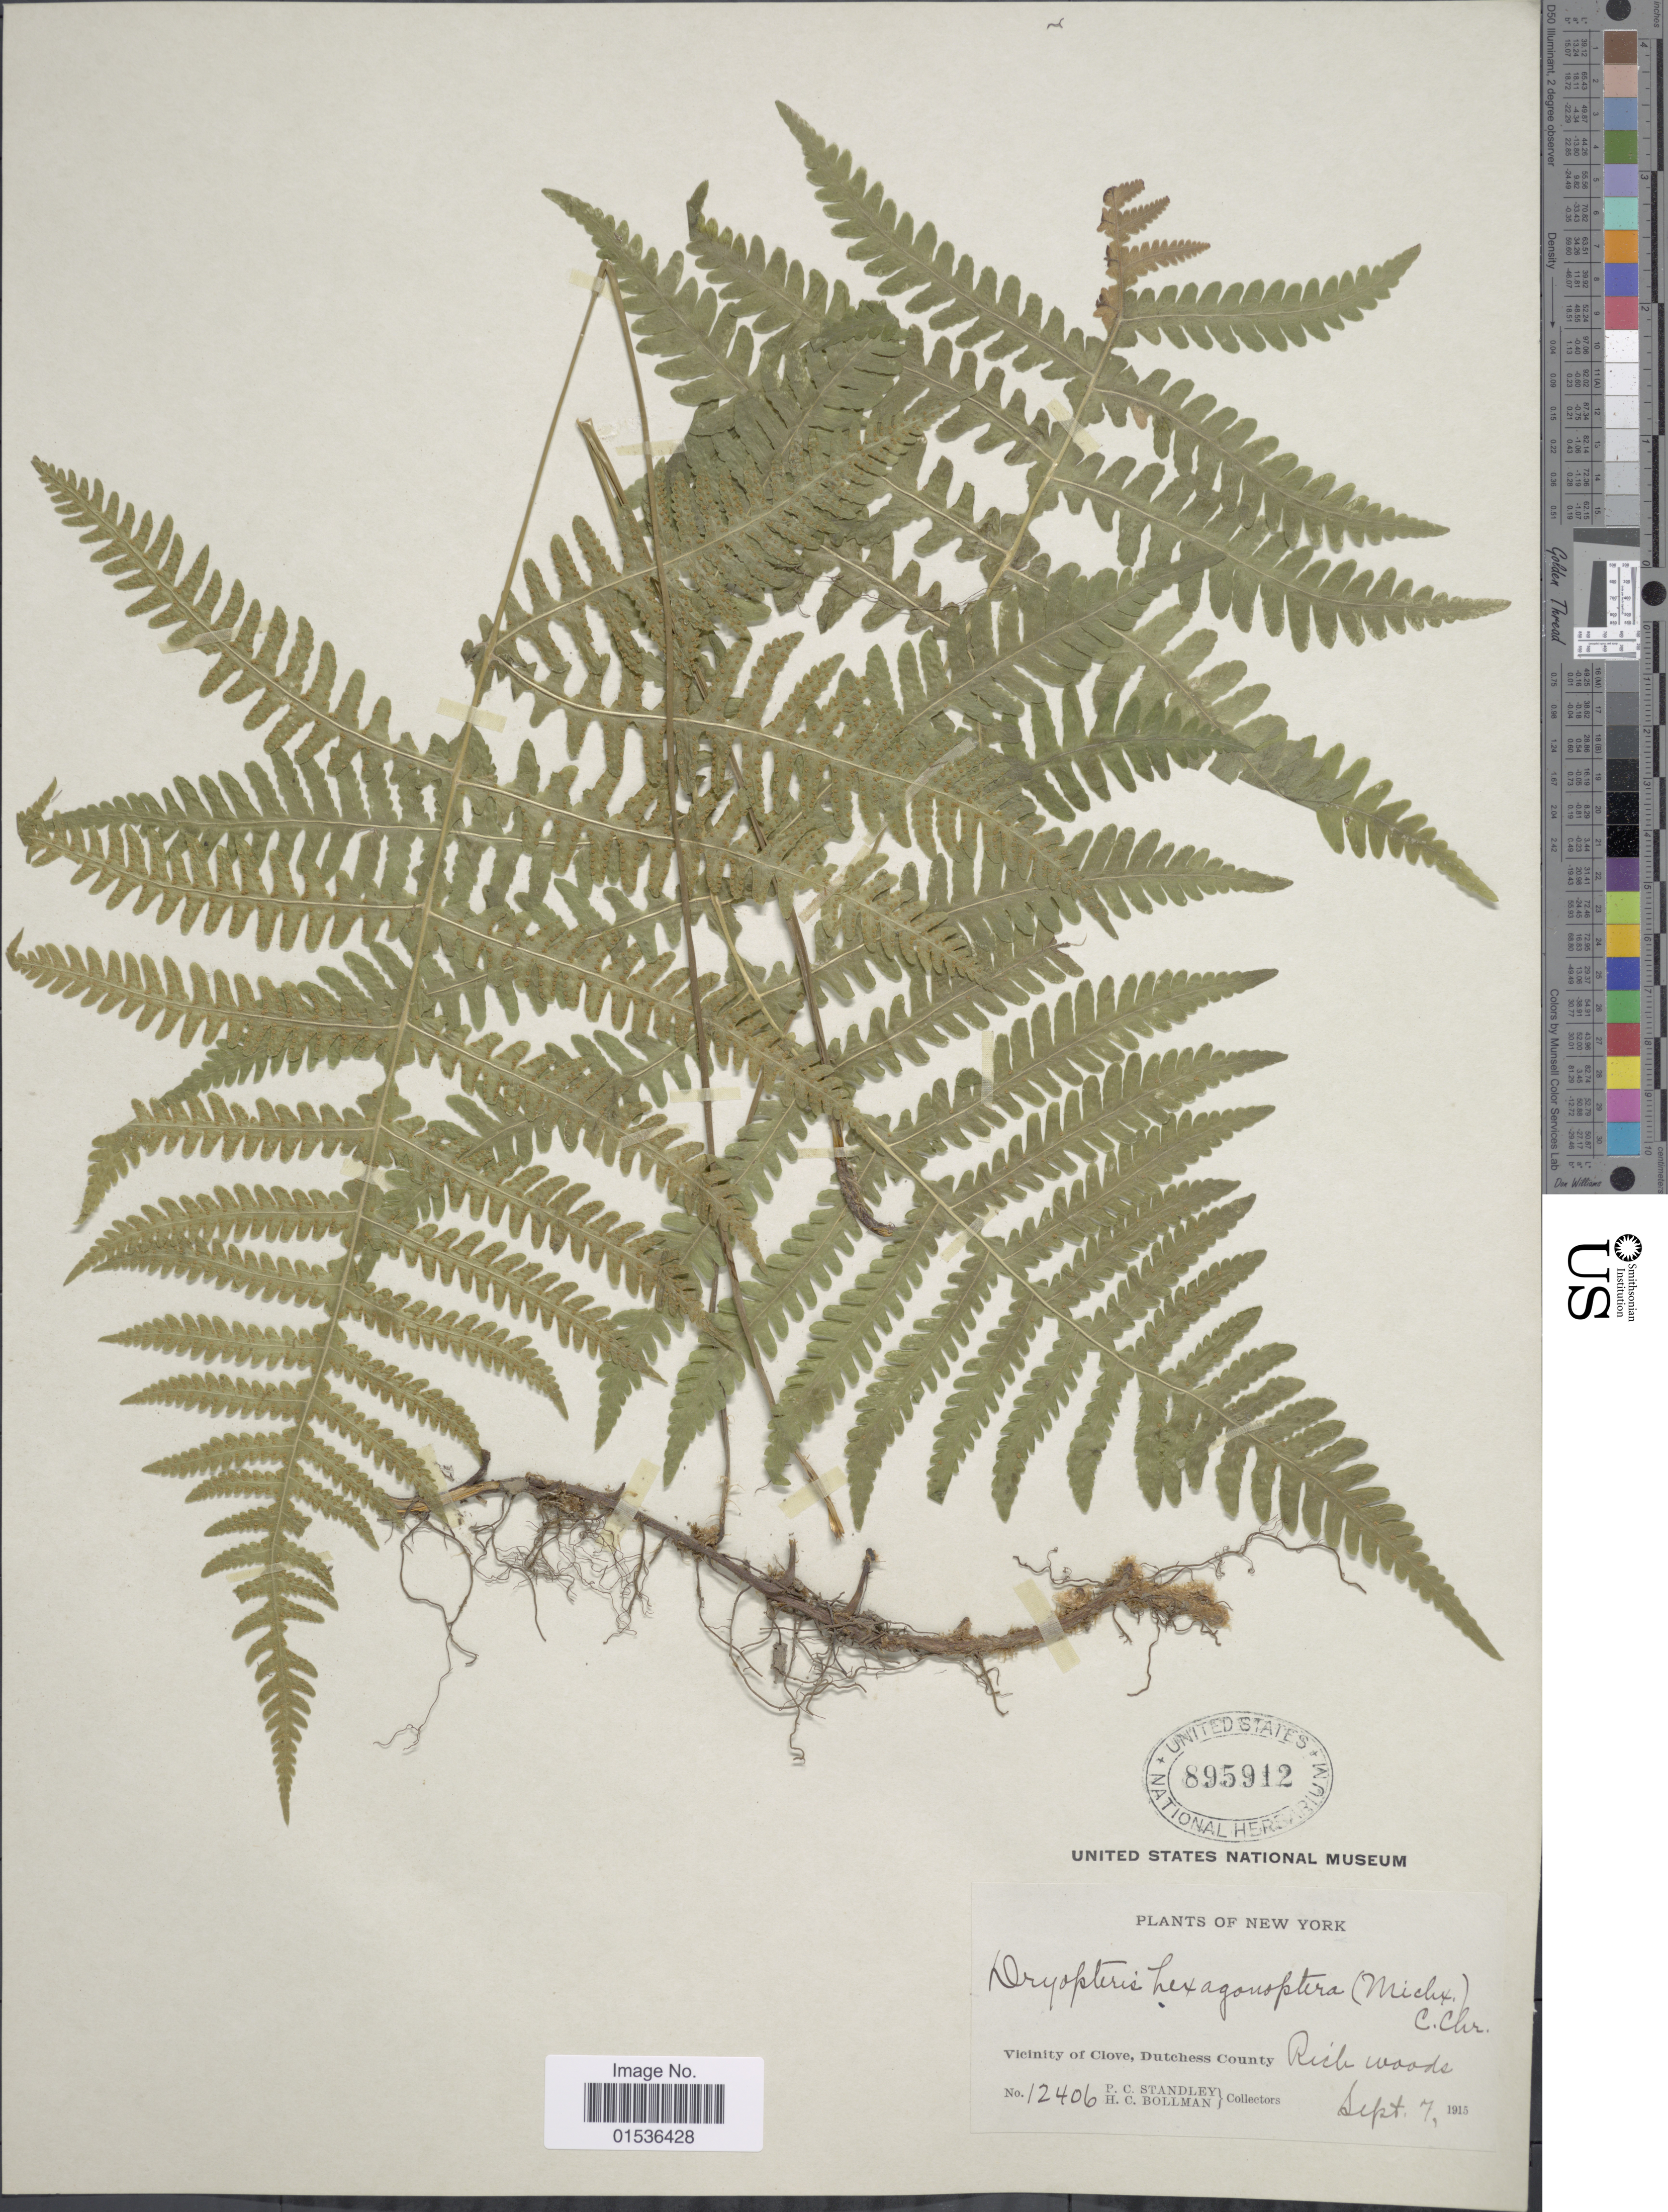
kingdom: Plantae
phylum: Tracheophyta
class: Polypodiopsida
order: Polypodiales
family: Thelypteridaceae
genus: Phegopteris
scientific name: Phegopteris hexagonoptera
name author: (Michx.) Fée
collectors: P. C. Standley & H. C. Bollman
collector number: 12406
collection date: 1915-09-07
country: United States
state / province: New York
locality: New York, Vicinity of Clove, Dutchess County.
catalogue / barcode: US 895912